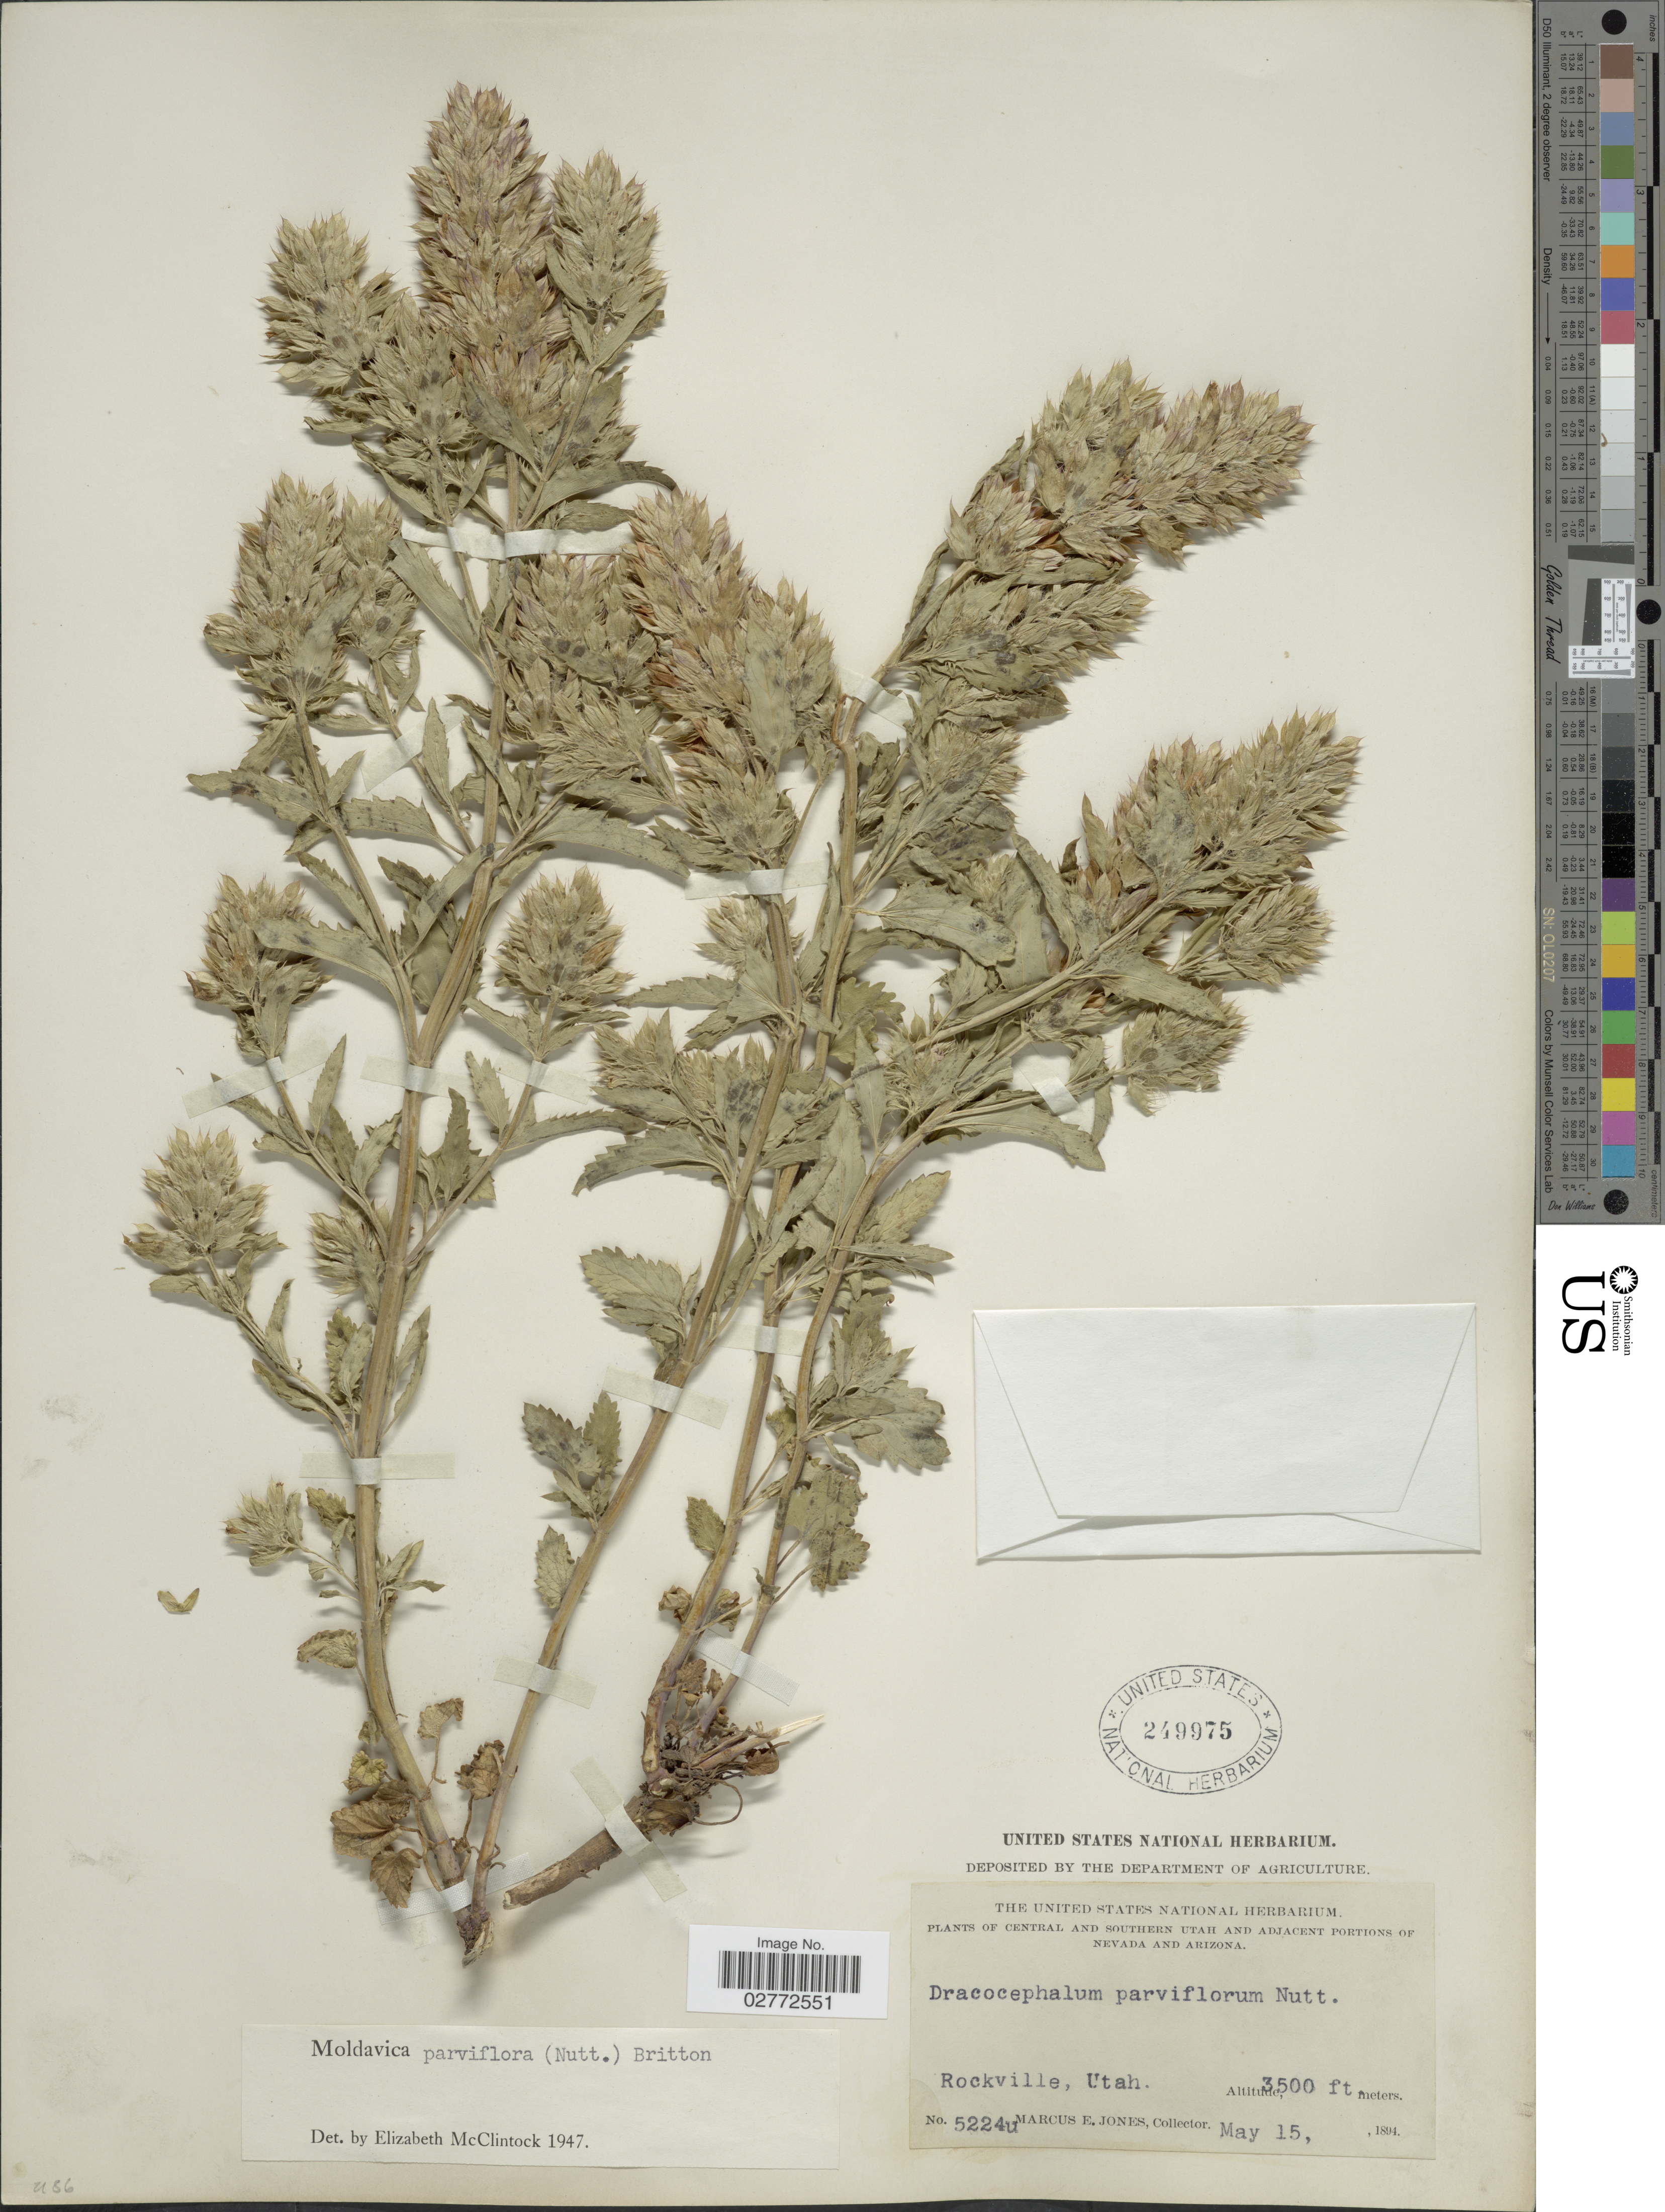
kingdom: Plantae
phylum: Tracheophyta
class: Magnoliopsida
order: Lamiales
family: Lamiaceae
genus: Dracocephalum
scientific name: Dracocephalum parviflorum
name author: Nutt.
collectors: M. E. Jones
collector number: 5224u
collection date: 1894-05-15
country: United States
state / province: Utah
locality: Central and Southern Utah. Rockville.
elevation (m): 1067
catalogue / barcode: US 249975